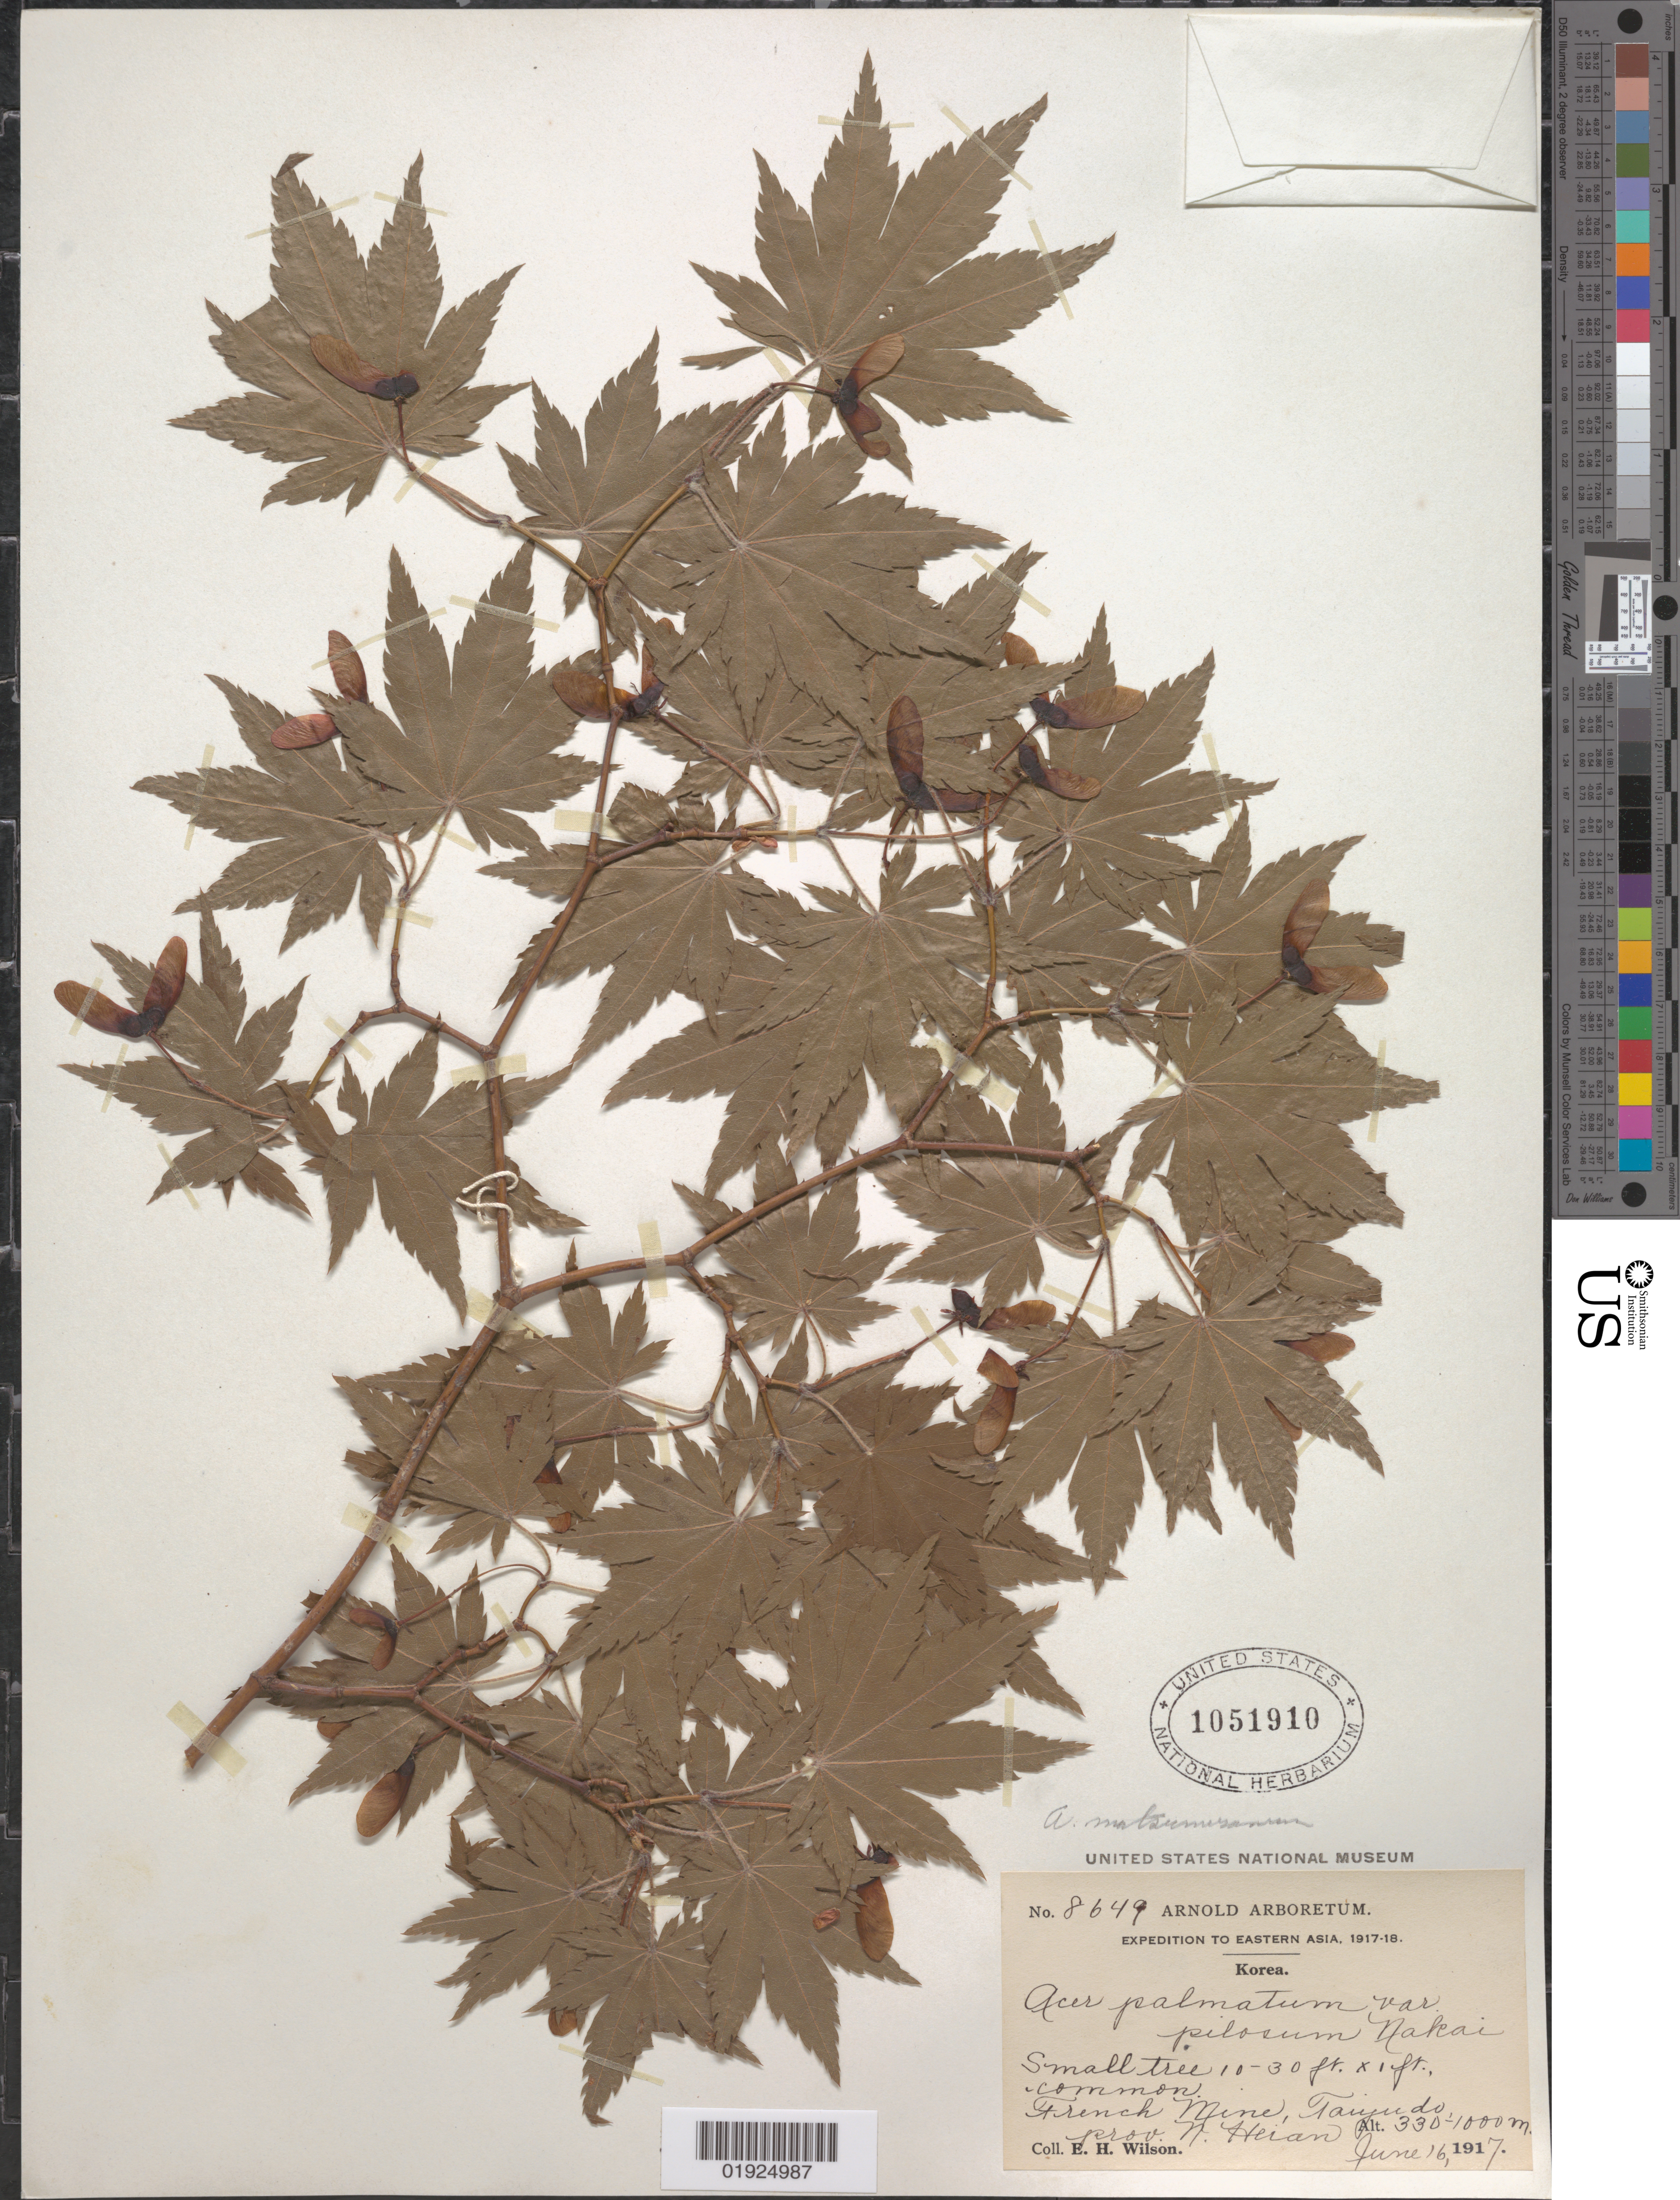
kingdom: Plantae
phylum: Tracheophyta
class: Magnoliopsida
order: Sapindales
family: Sapindaceae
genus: Acer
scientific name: Acer palmatum subsp. matsumurae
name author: Koidz.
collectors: E. H. Wilson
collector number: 8649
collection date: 1917-06-16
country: North Korea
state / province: P'yongyang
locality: French Mine, Taijudo, prov. N. Heian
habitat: Common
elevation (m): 330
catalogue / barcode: US 1051910